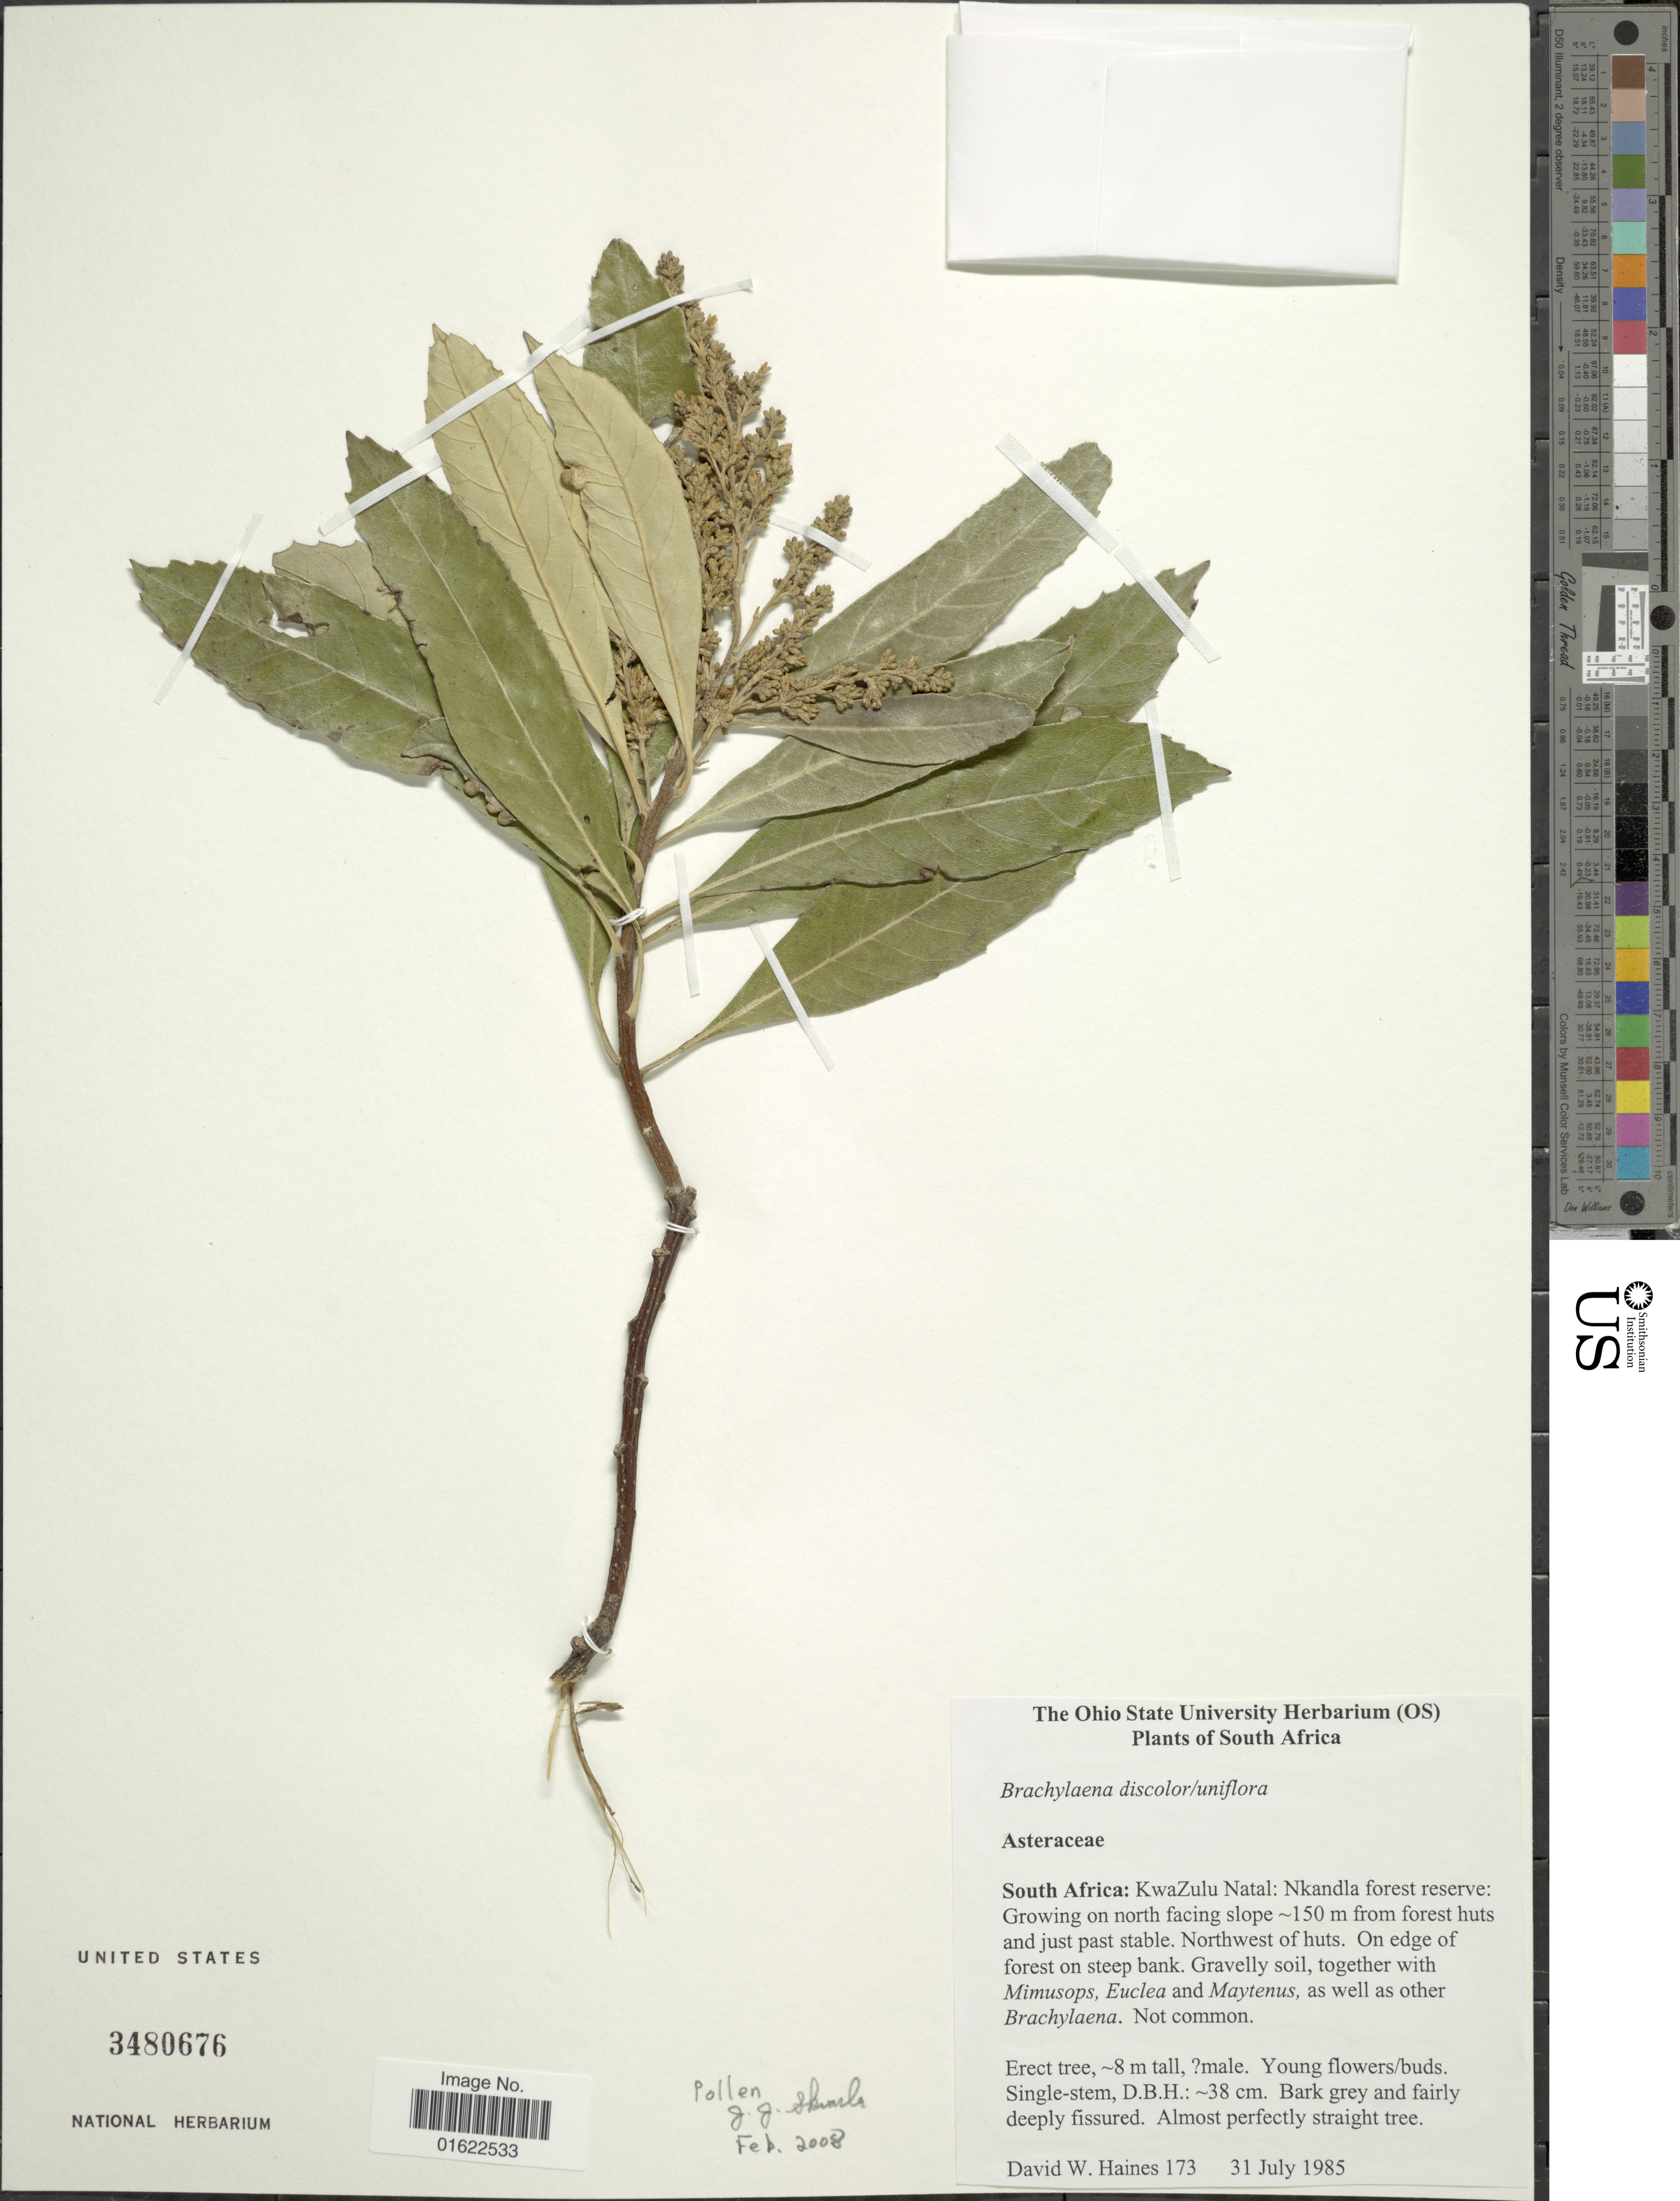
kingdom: Plantae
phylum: Tracheophyta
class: Magnoliopsida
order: Asterales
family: Asteraceae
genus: Brachylaena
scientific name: Brachylaena uniflora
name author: Harv.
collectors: D. Haines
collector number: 173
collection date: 1985-07-31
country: South Africa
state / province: KwaZulu-Natal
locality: Nkandla forest reserve: Growing on north facing slope, 150 m from forest huts and just past stable, Northwest of huts, on edge of forest on steep bank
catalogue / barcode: US 3480676